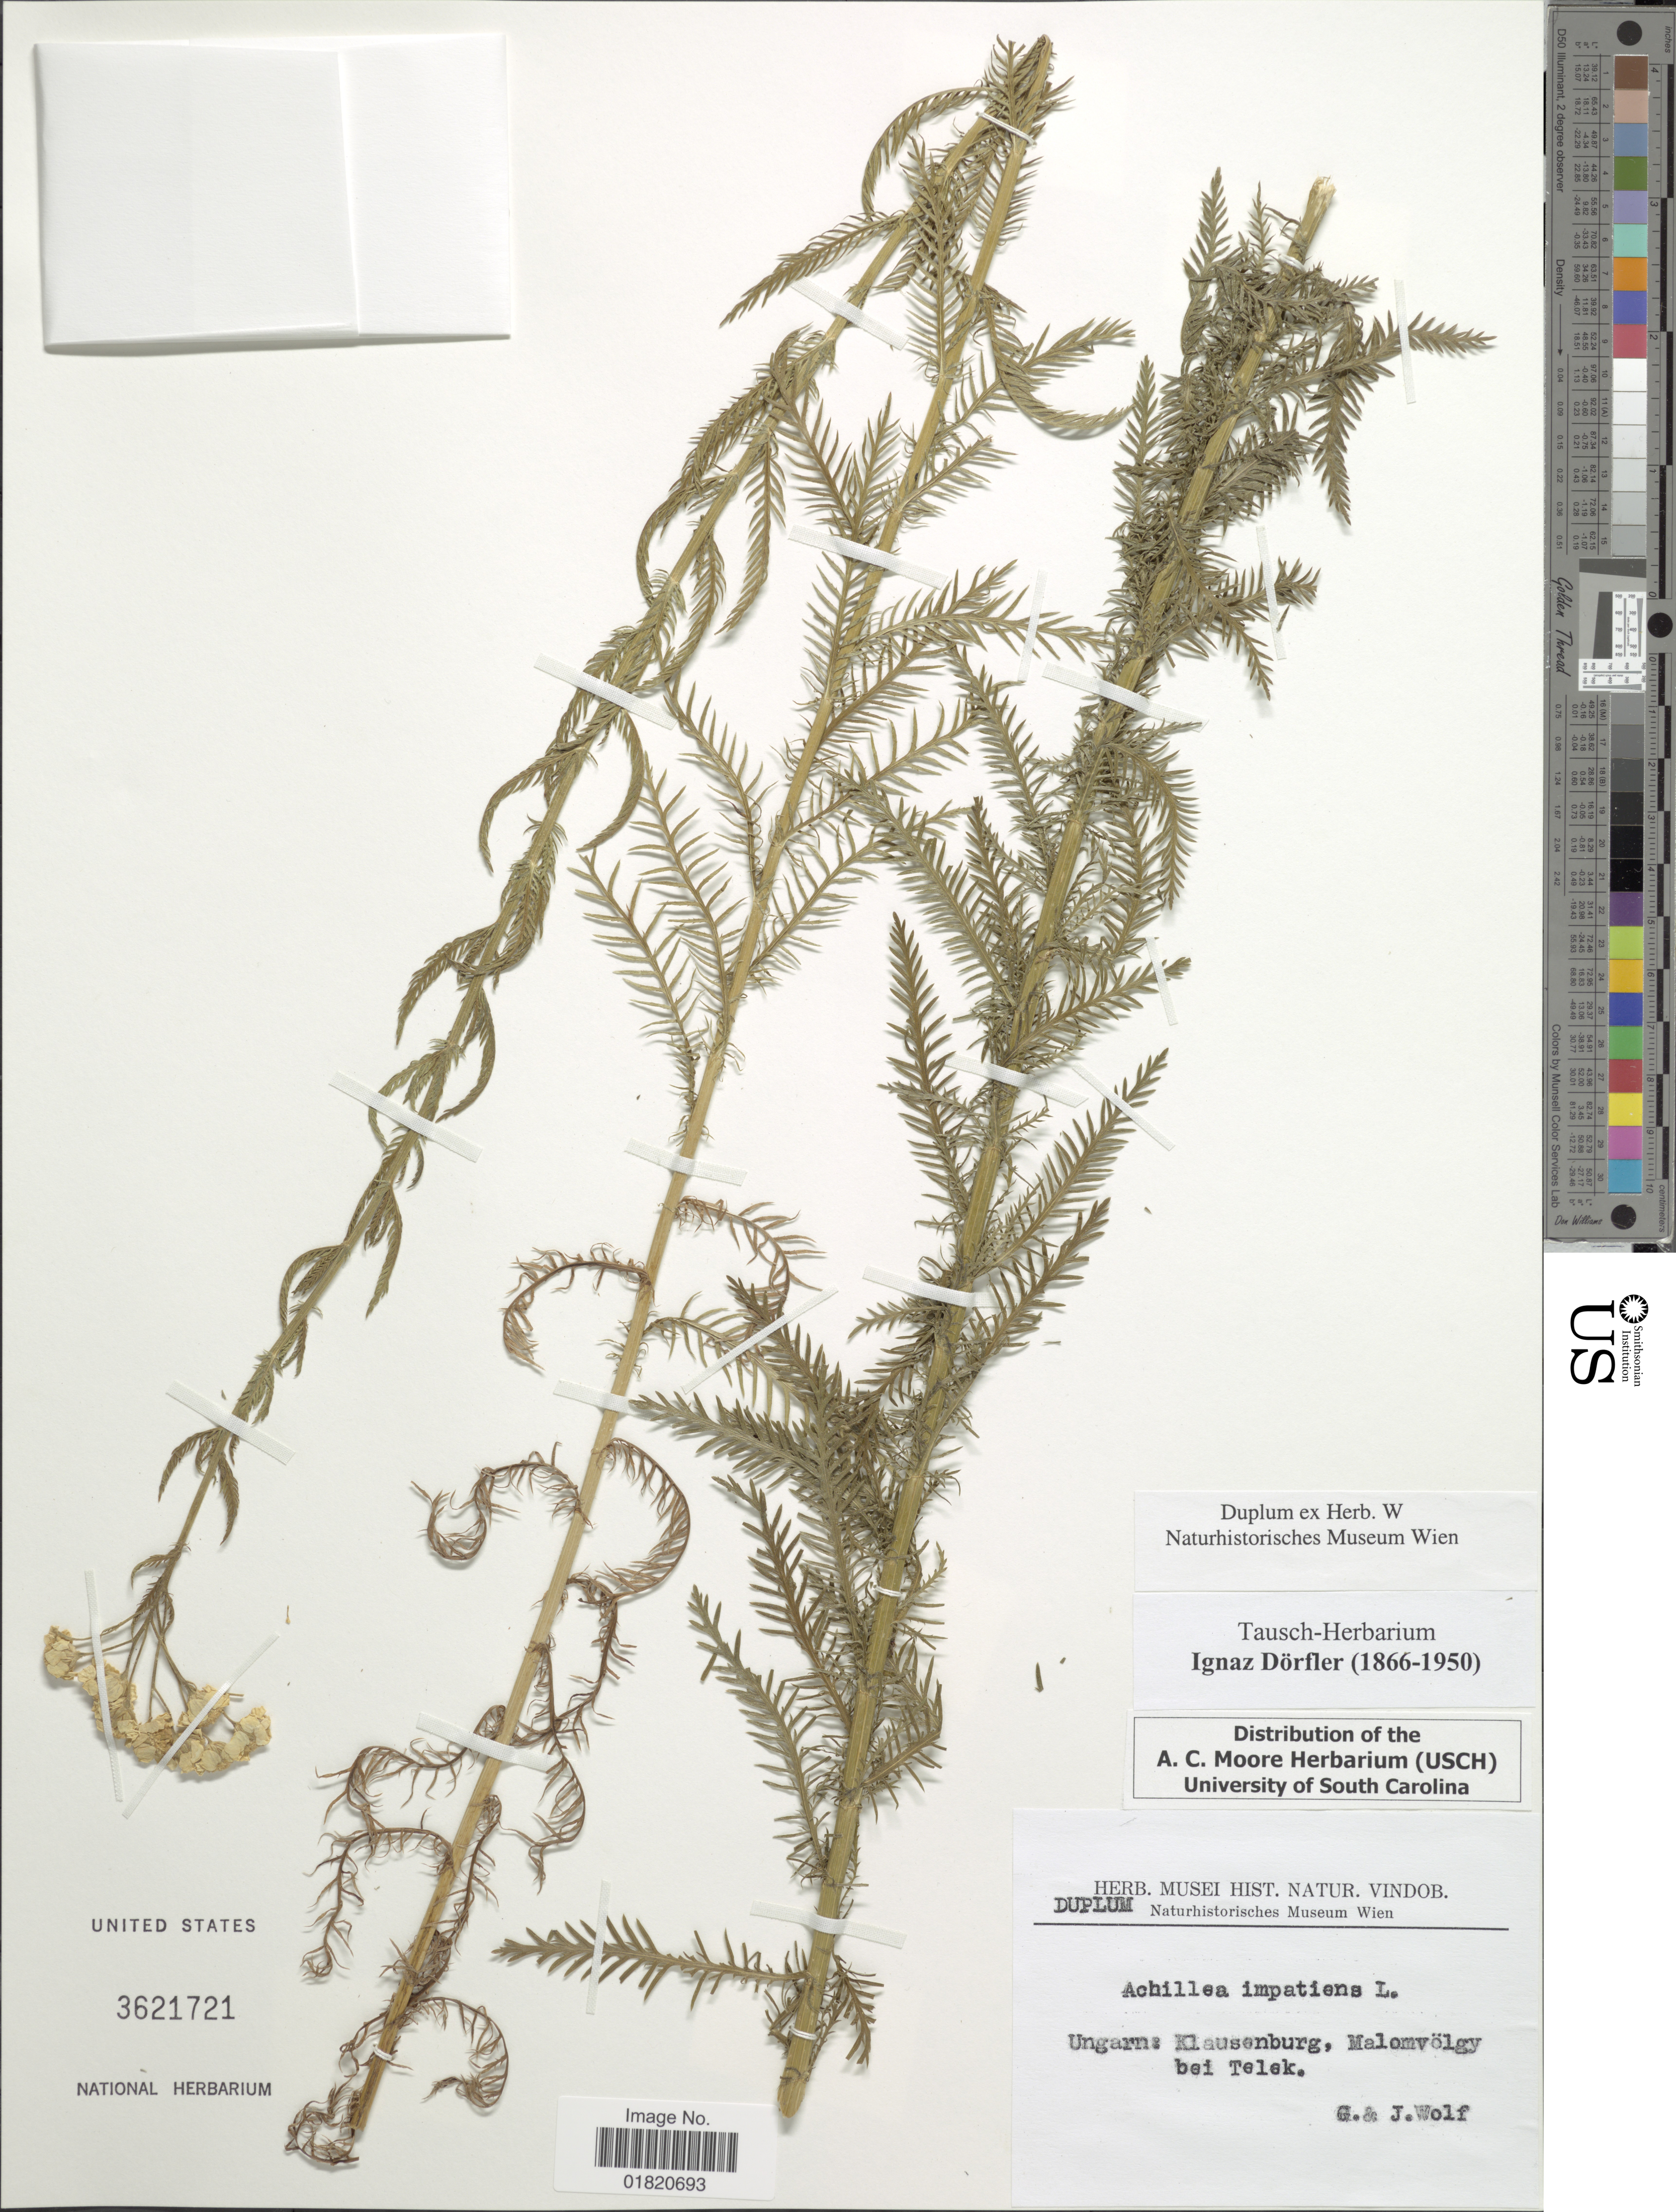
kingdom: Plantae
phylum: Tracheophyta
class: Magnoliopsida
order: Asterales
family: Asteraceae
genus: Achillea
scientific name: Achillea impatiens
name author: L.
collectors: G. Wolf & J. Wolf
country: Romania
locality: Ungarn: Klausenburg, Malomvölgy bei Telek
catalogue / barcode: US 3621721